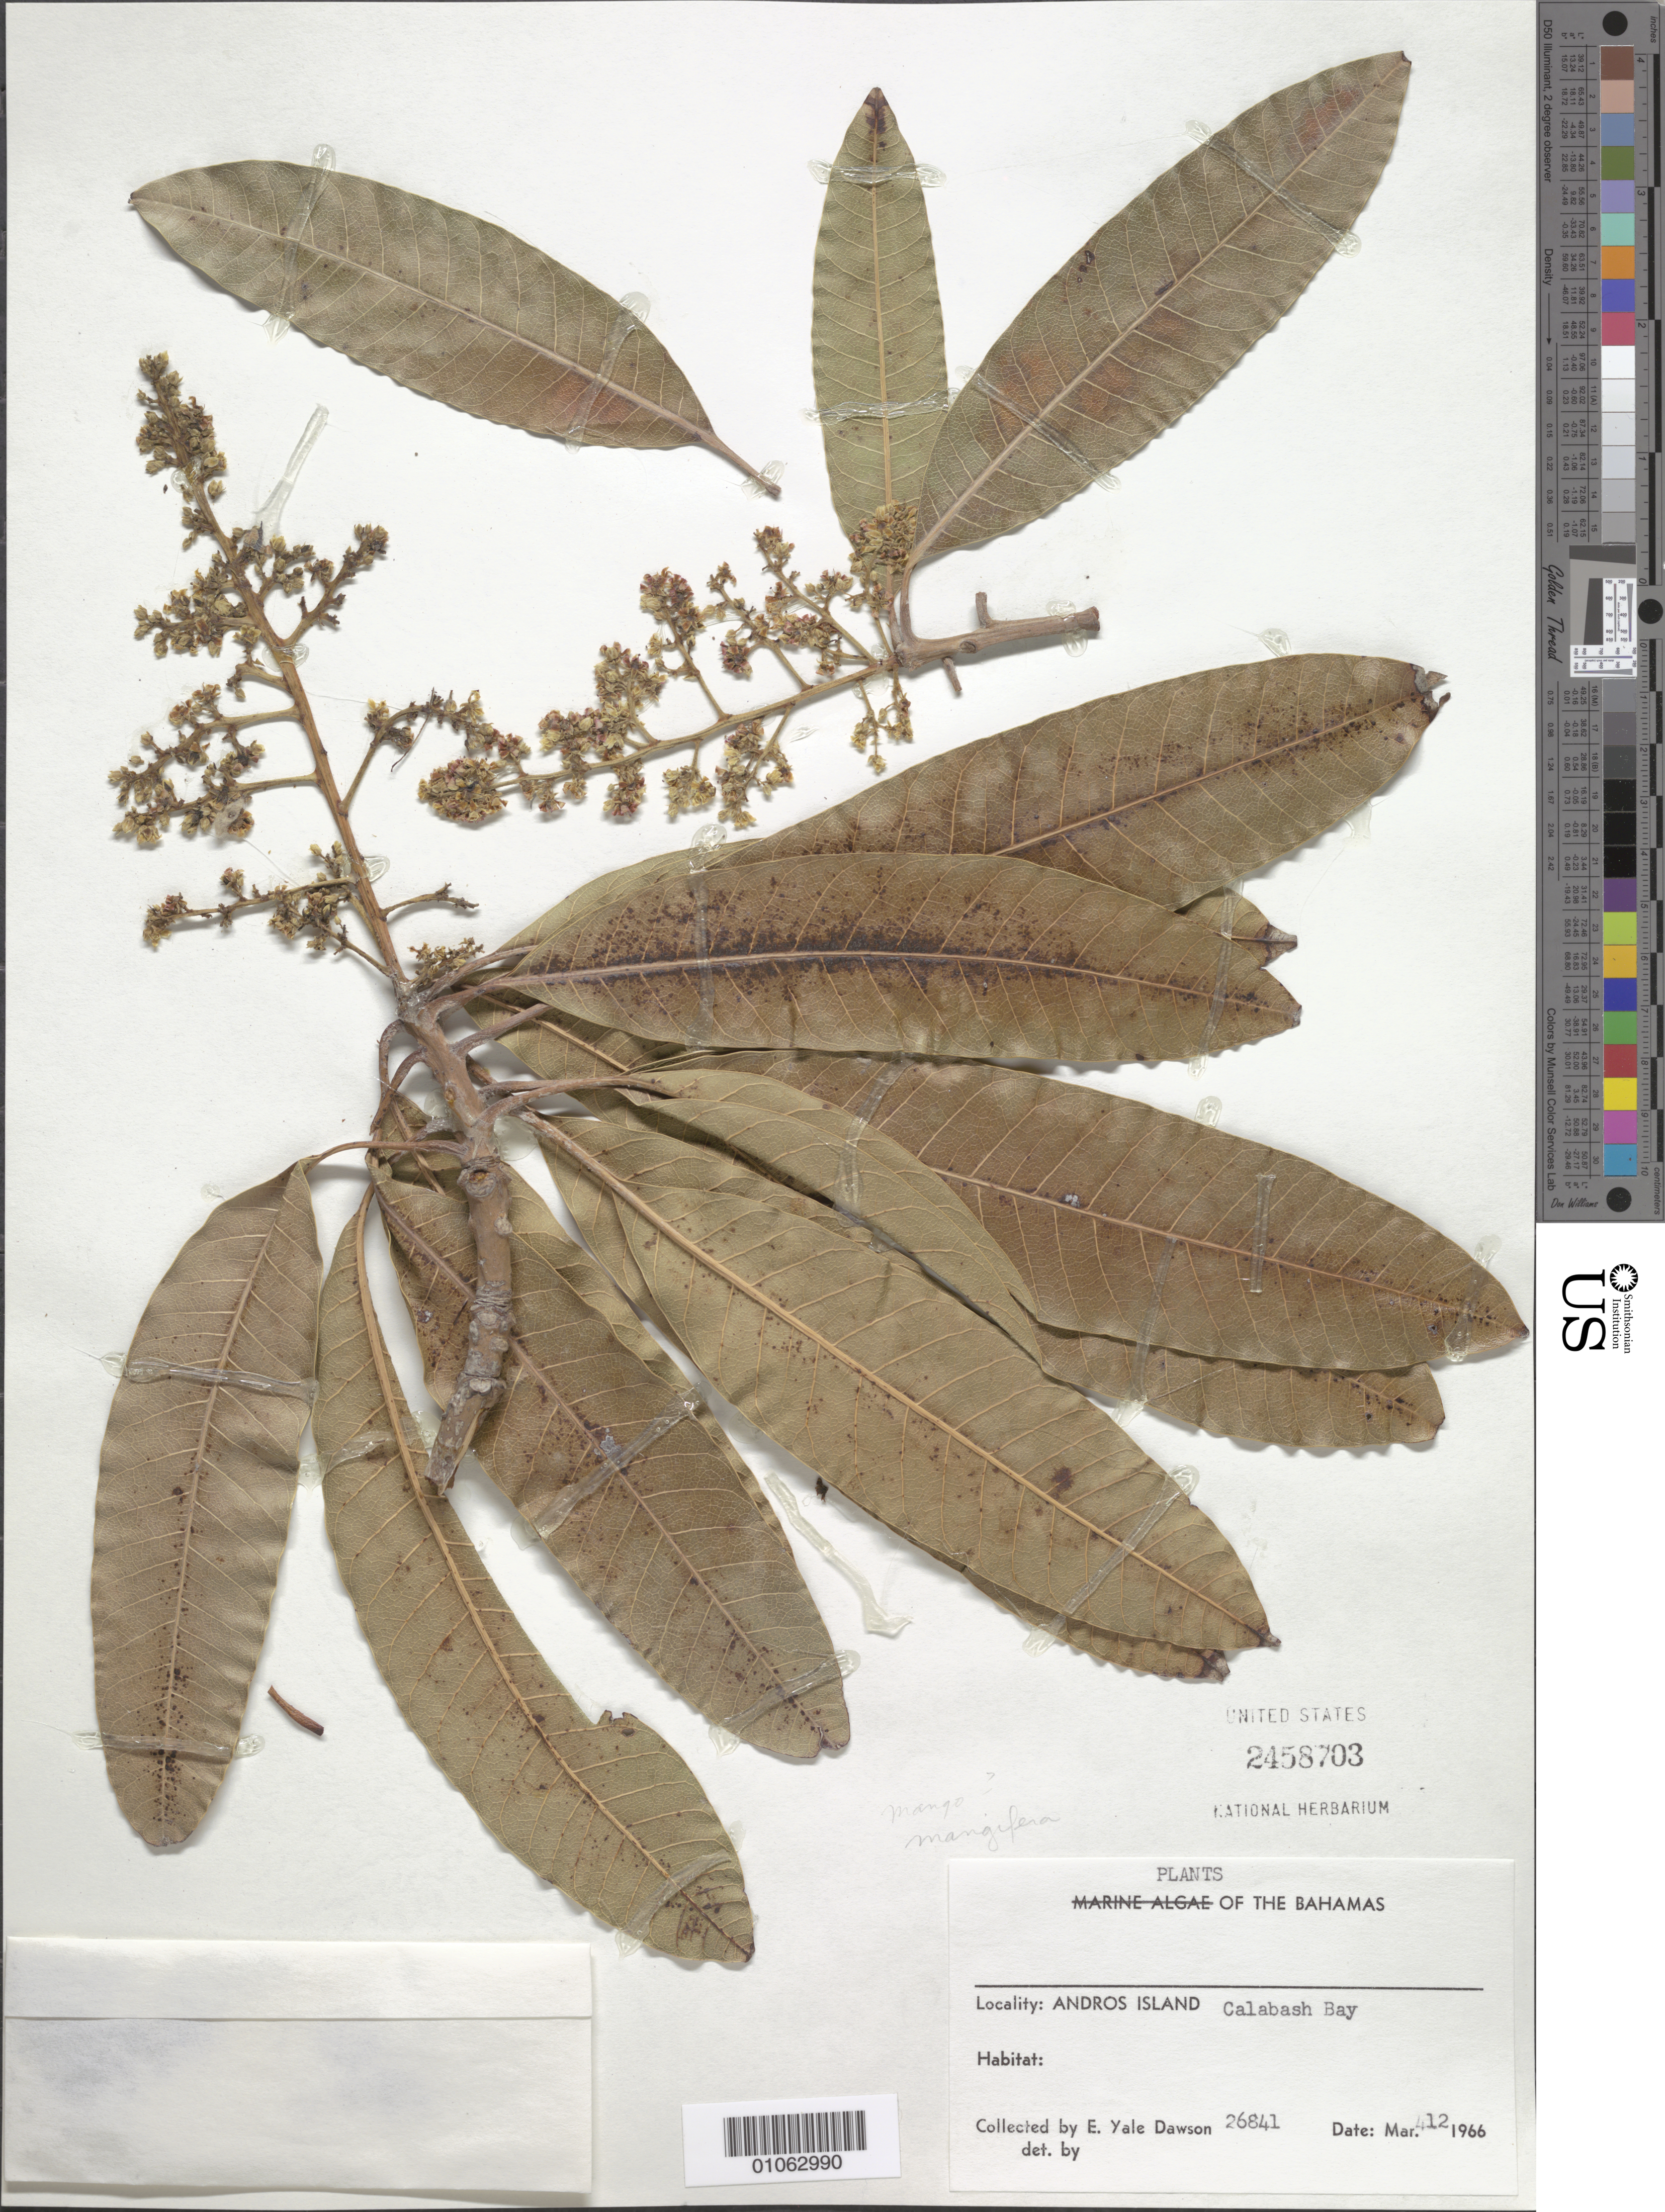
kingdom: Plantae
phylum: Tracheophyta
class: Magnoliopsida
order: Sapindales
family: Anacardiaceae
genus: Mangifera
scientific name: Mangifera indica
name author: L.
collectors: E. Y. Dawson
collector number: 26841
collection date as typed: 12 May 1966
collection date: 1966-05-12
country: Bahamas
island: Andros I.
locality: Calabash bay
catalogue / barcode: US 2458703